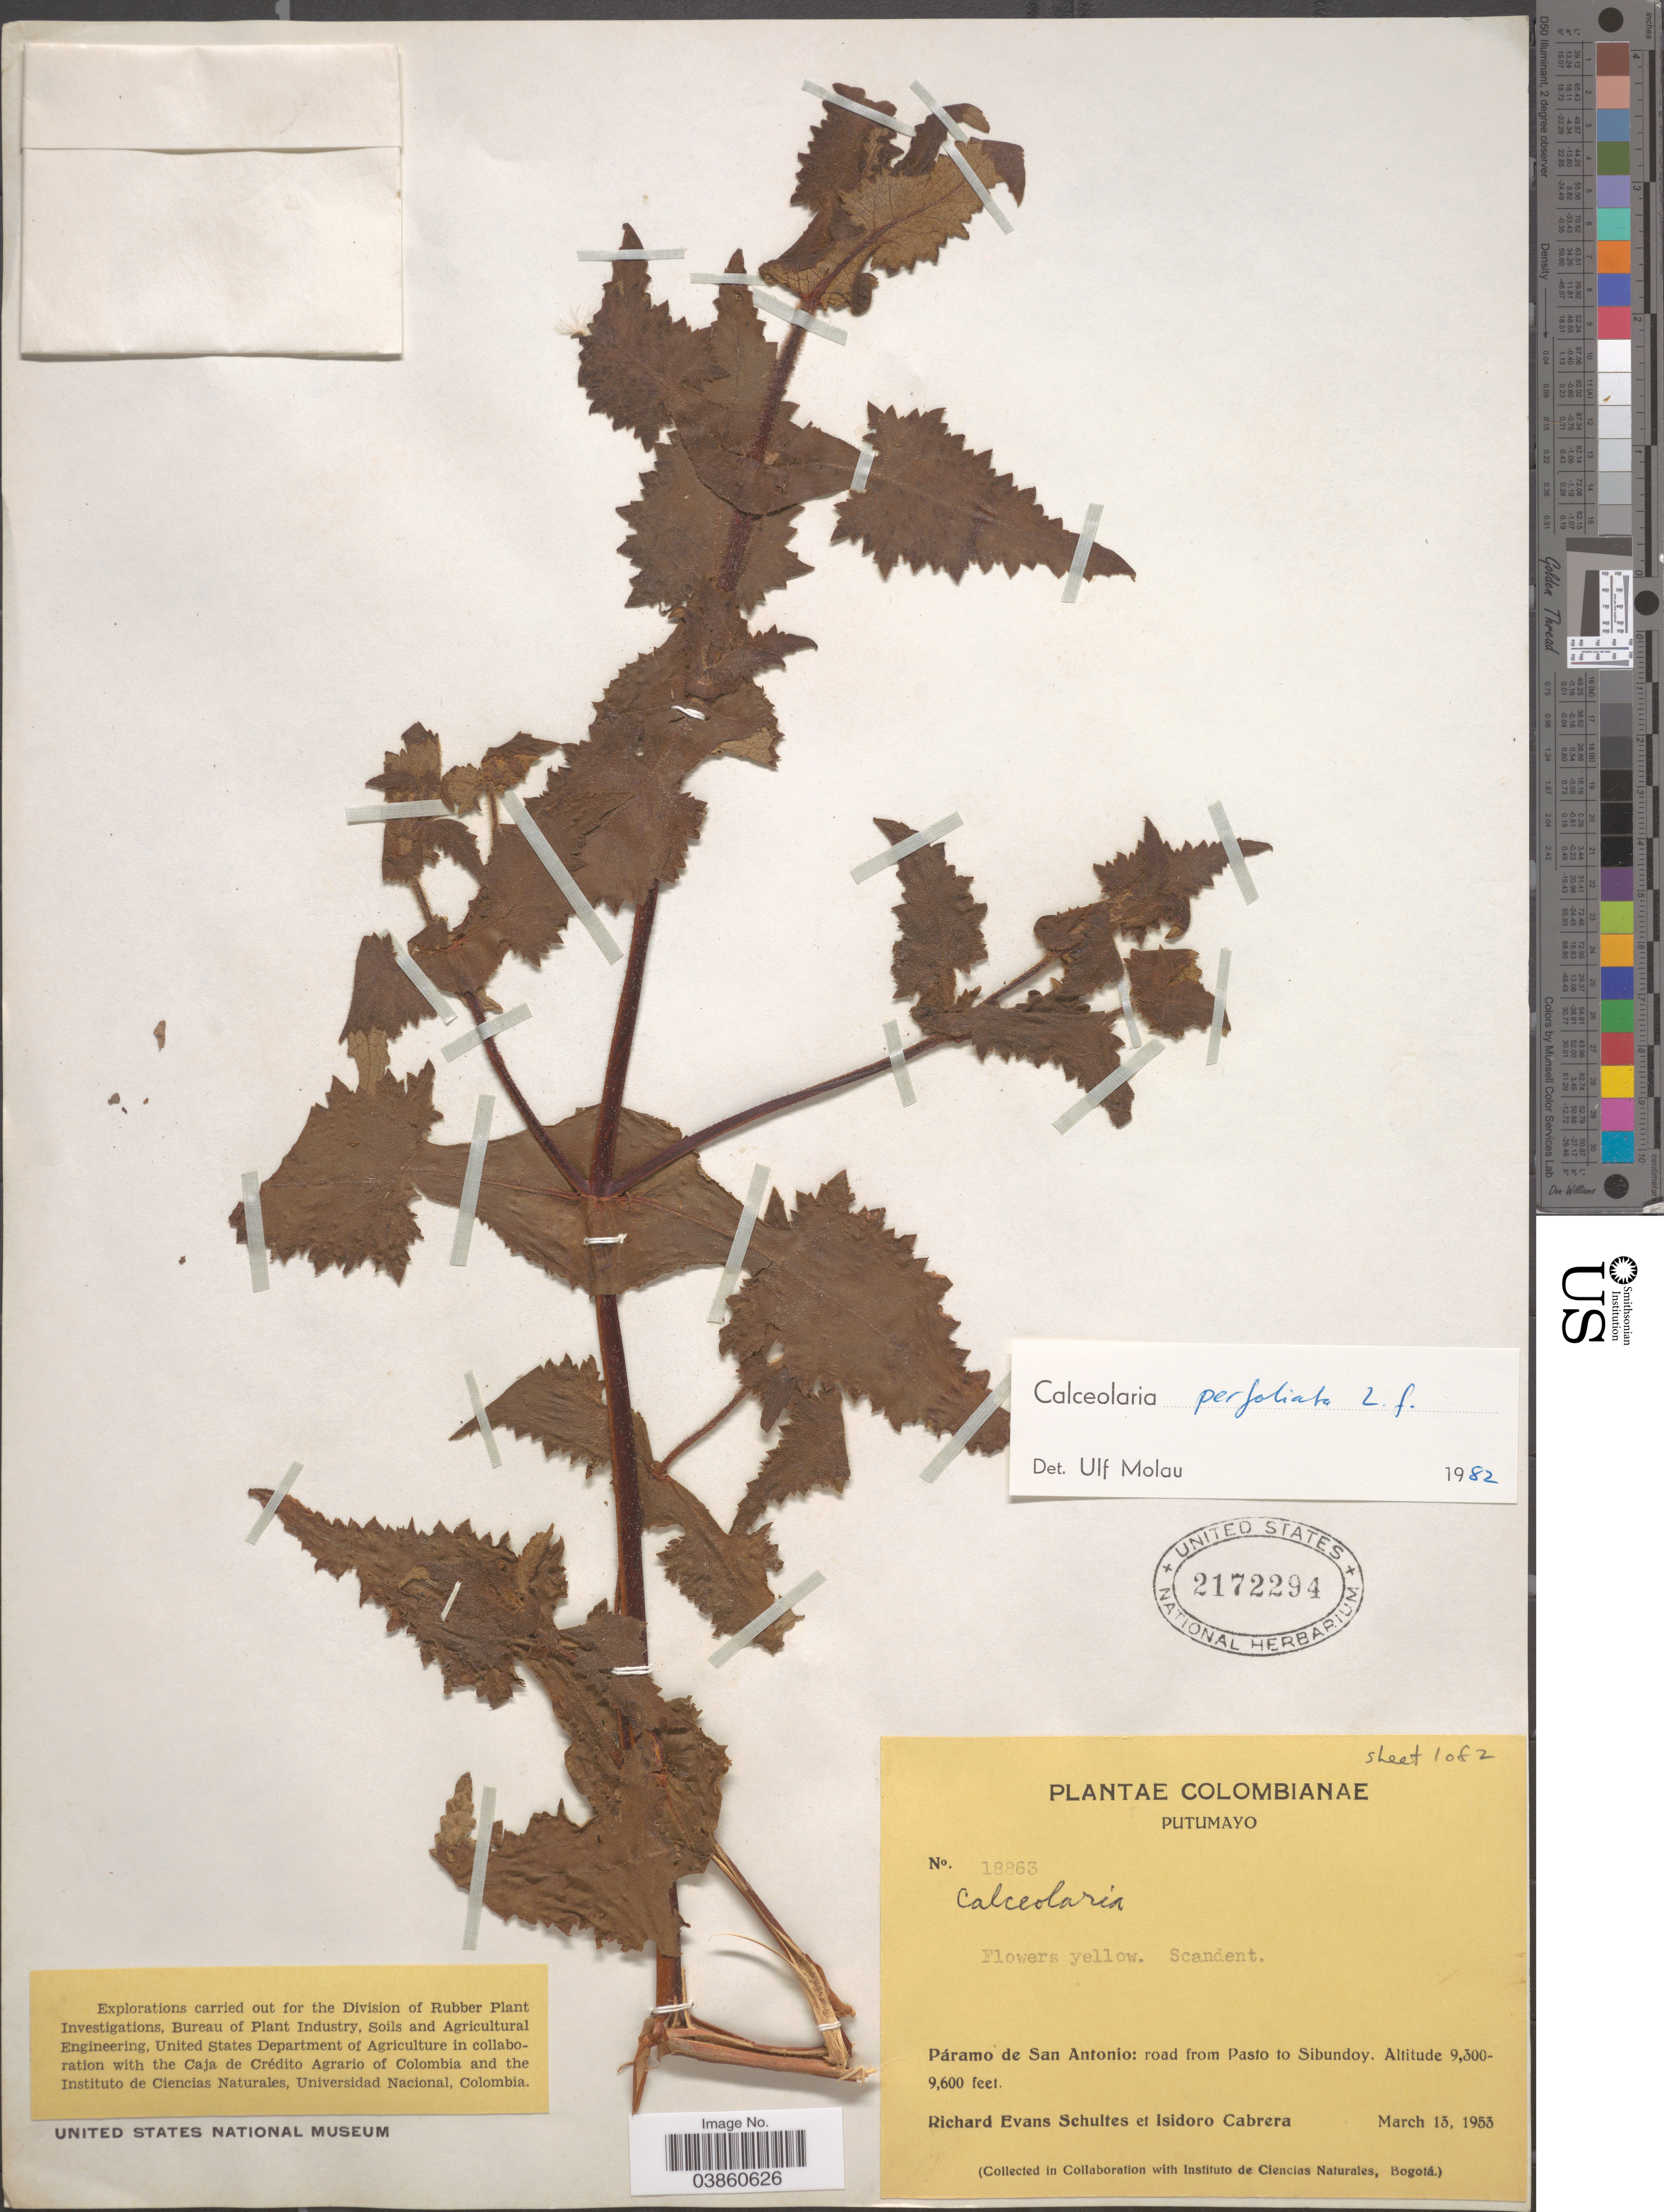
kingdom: Plantae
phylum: Tracheophyta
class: Magnoliopsida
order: Lamiales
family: Calceolariaceae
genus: Calceolaria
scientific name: Calceolaria perfoliata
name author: L. f.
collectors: R. E. Schultes & I. Cabrera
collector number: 18863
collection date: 1953-03-13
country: Colombia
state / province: Putumayo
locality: Páramo de San Antonio: road from Pasto to Sibundoy.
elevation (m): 2835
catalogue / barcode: US 2172294